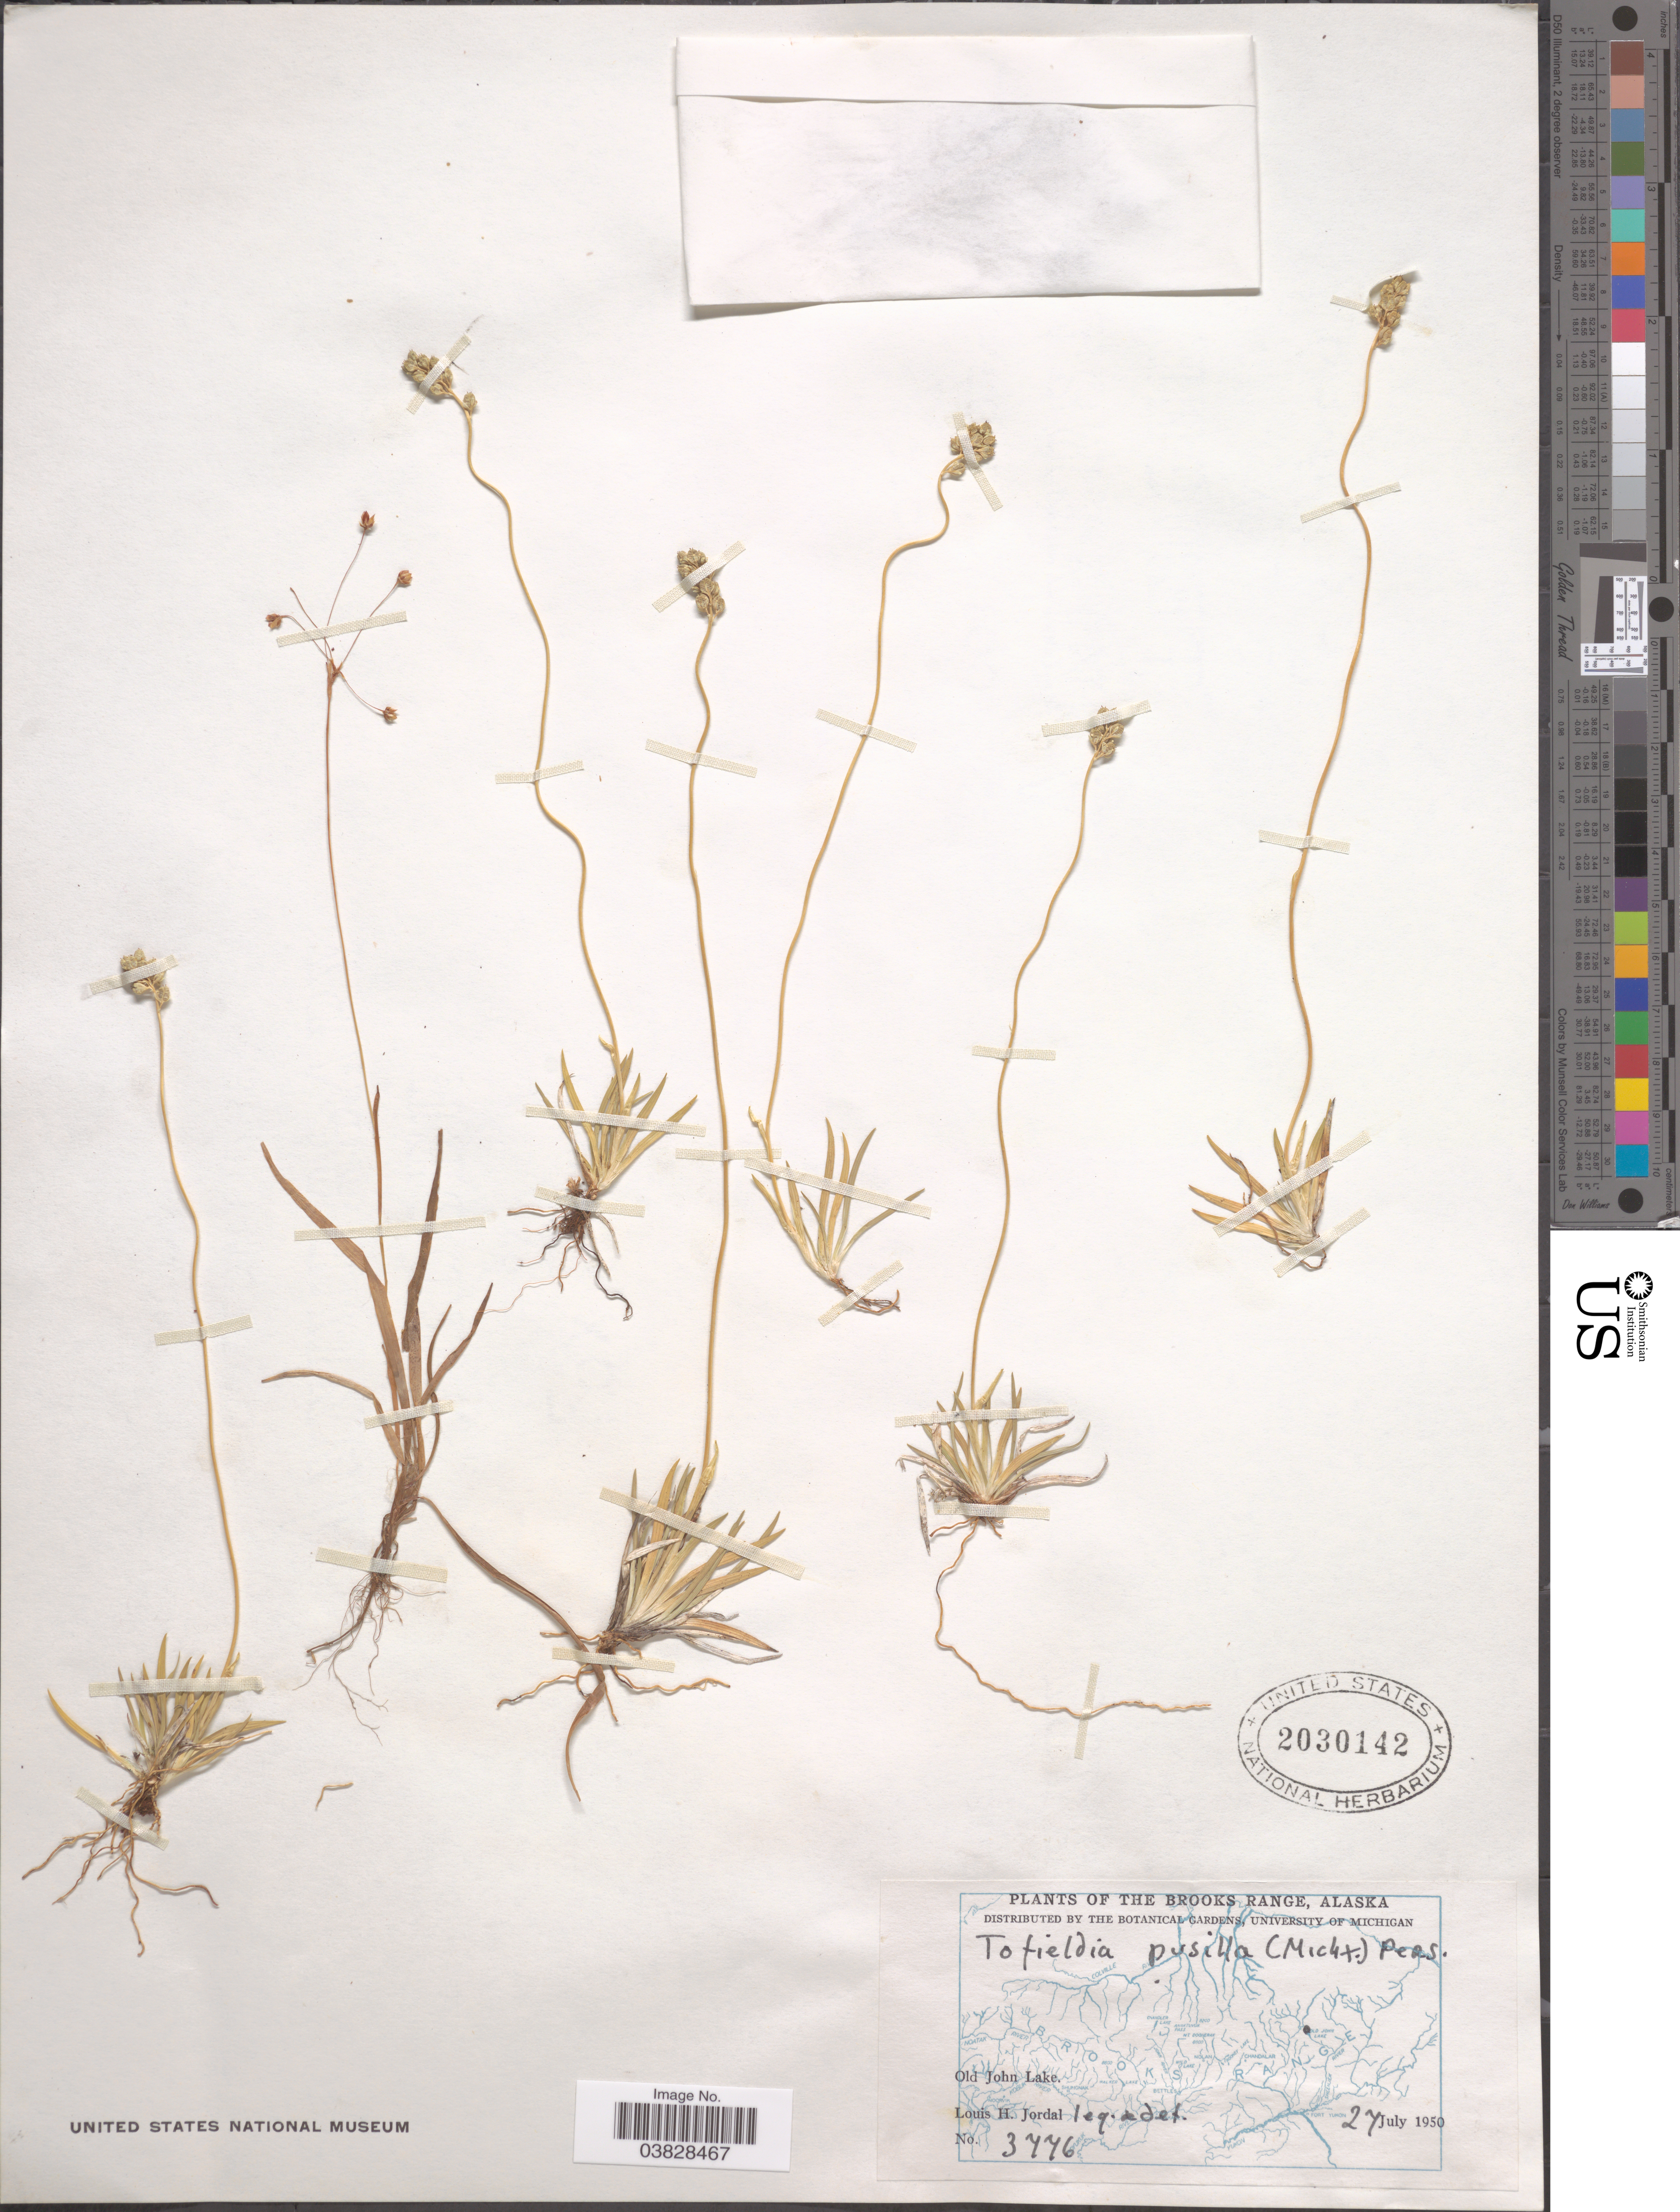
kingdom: Plantae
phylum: Tracheophyta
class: Liliopsida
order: Alismatales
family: Tofieldiaceae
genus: Tofieldia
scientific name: Tofieldia pusilla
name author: (Michx.) Pers.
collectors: L. Jordal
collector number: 3776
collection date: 1950-07-27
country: United States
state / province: Alaska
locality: The Brooks Range. Old John Lake.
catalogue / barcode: US 2030142